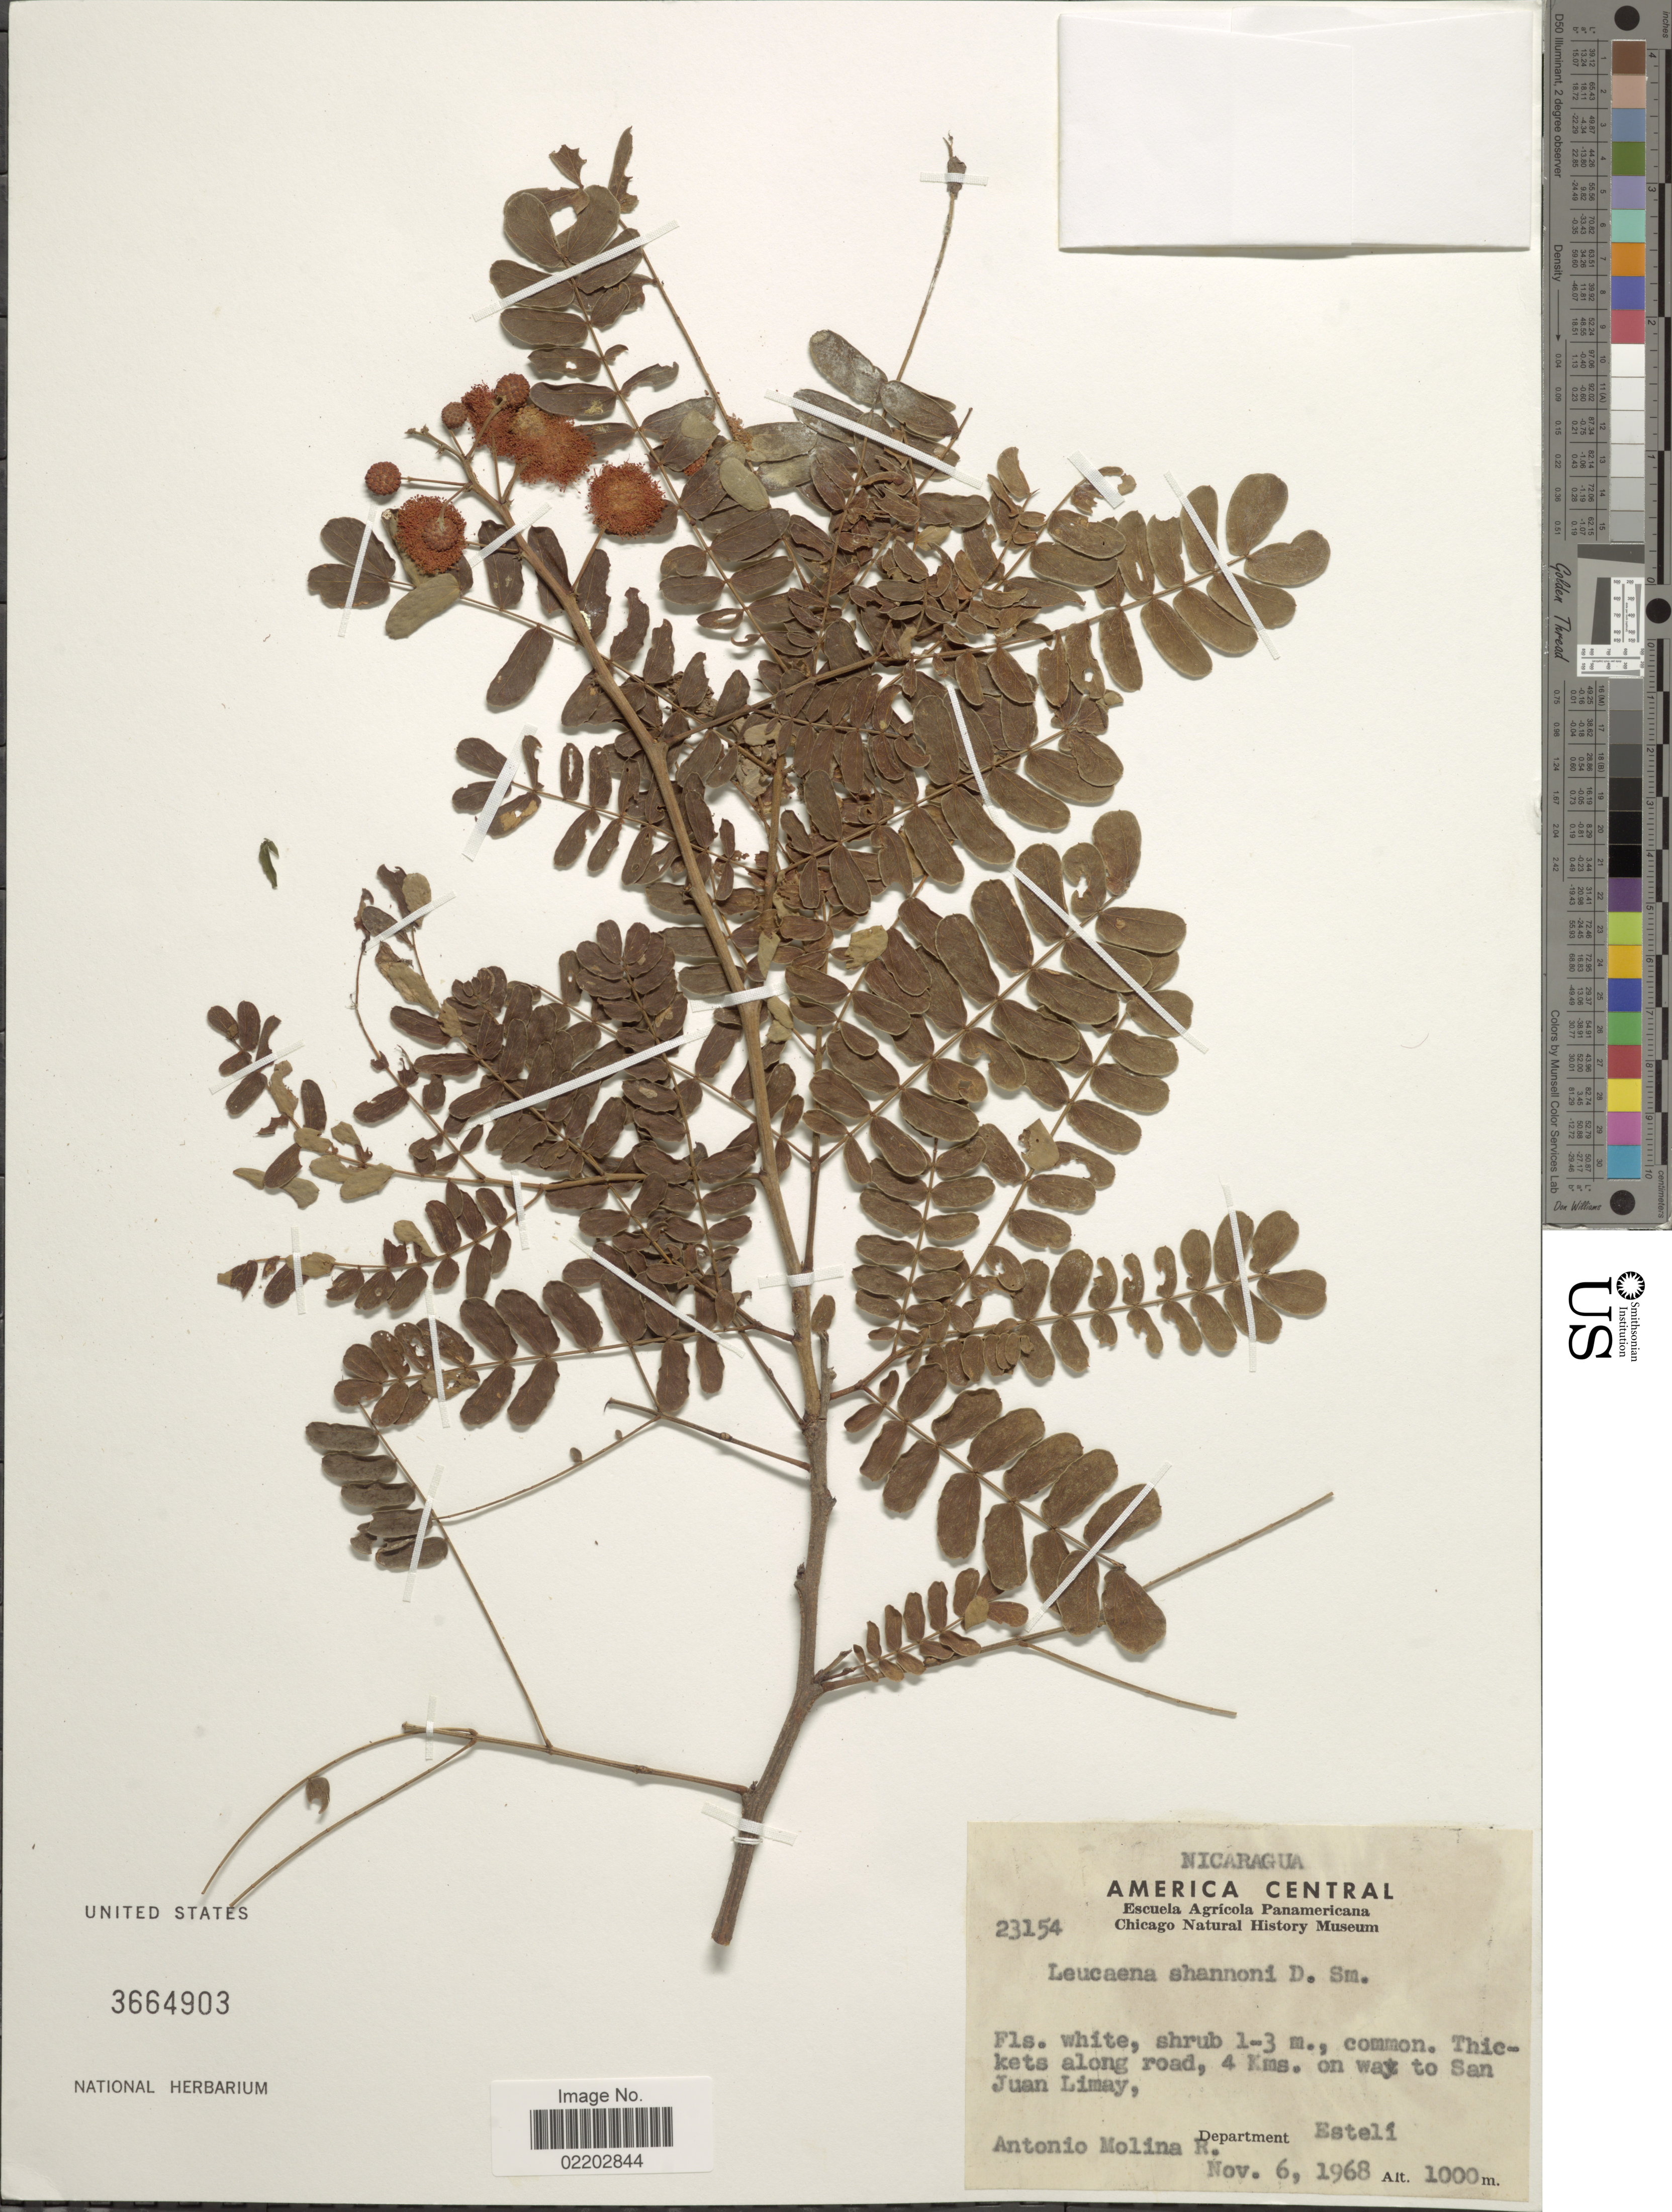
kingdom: Plantae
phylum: Tracheophyta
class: Magnoliopsida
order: Fabales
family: Fabaceae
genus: Leucaena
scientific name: Leucaena shannonii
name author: Donn. Sm.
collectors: A. Molina R.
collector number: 23154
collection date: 1968-11-06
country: Nicaragua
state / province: Esteli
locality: Thickets along road, 4 kms. on way to San Juan Limay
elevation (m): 1000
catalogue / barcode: US 3664903